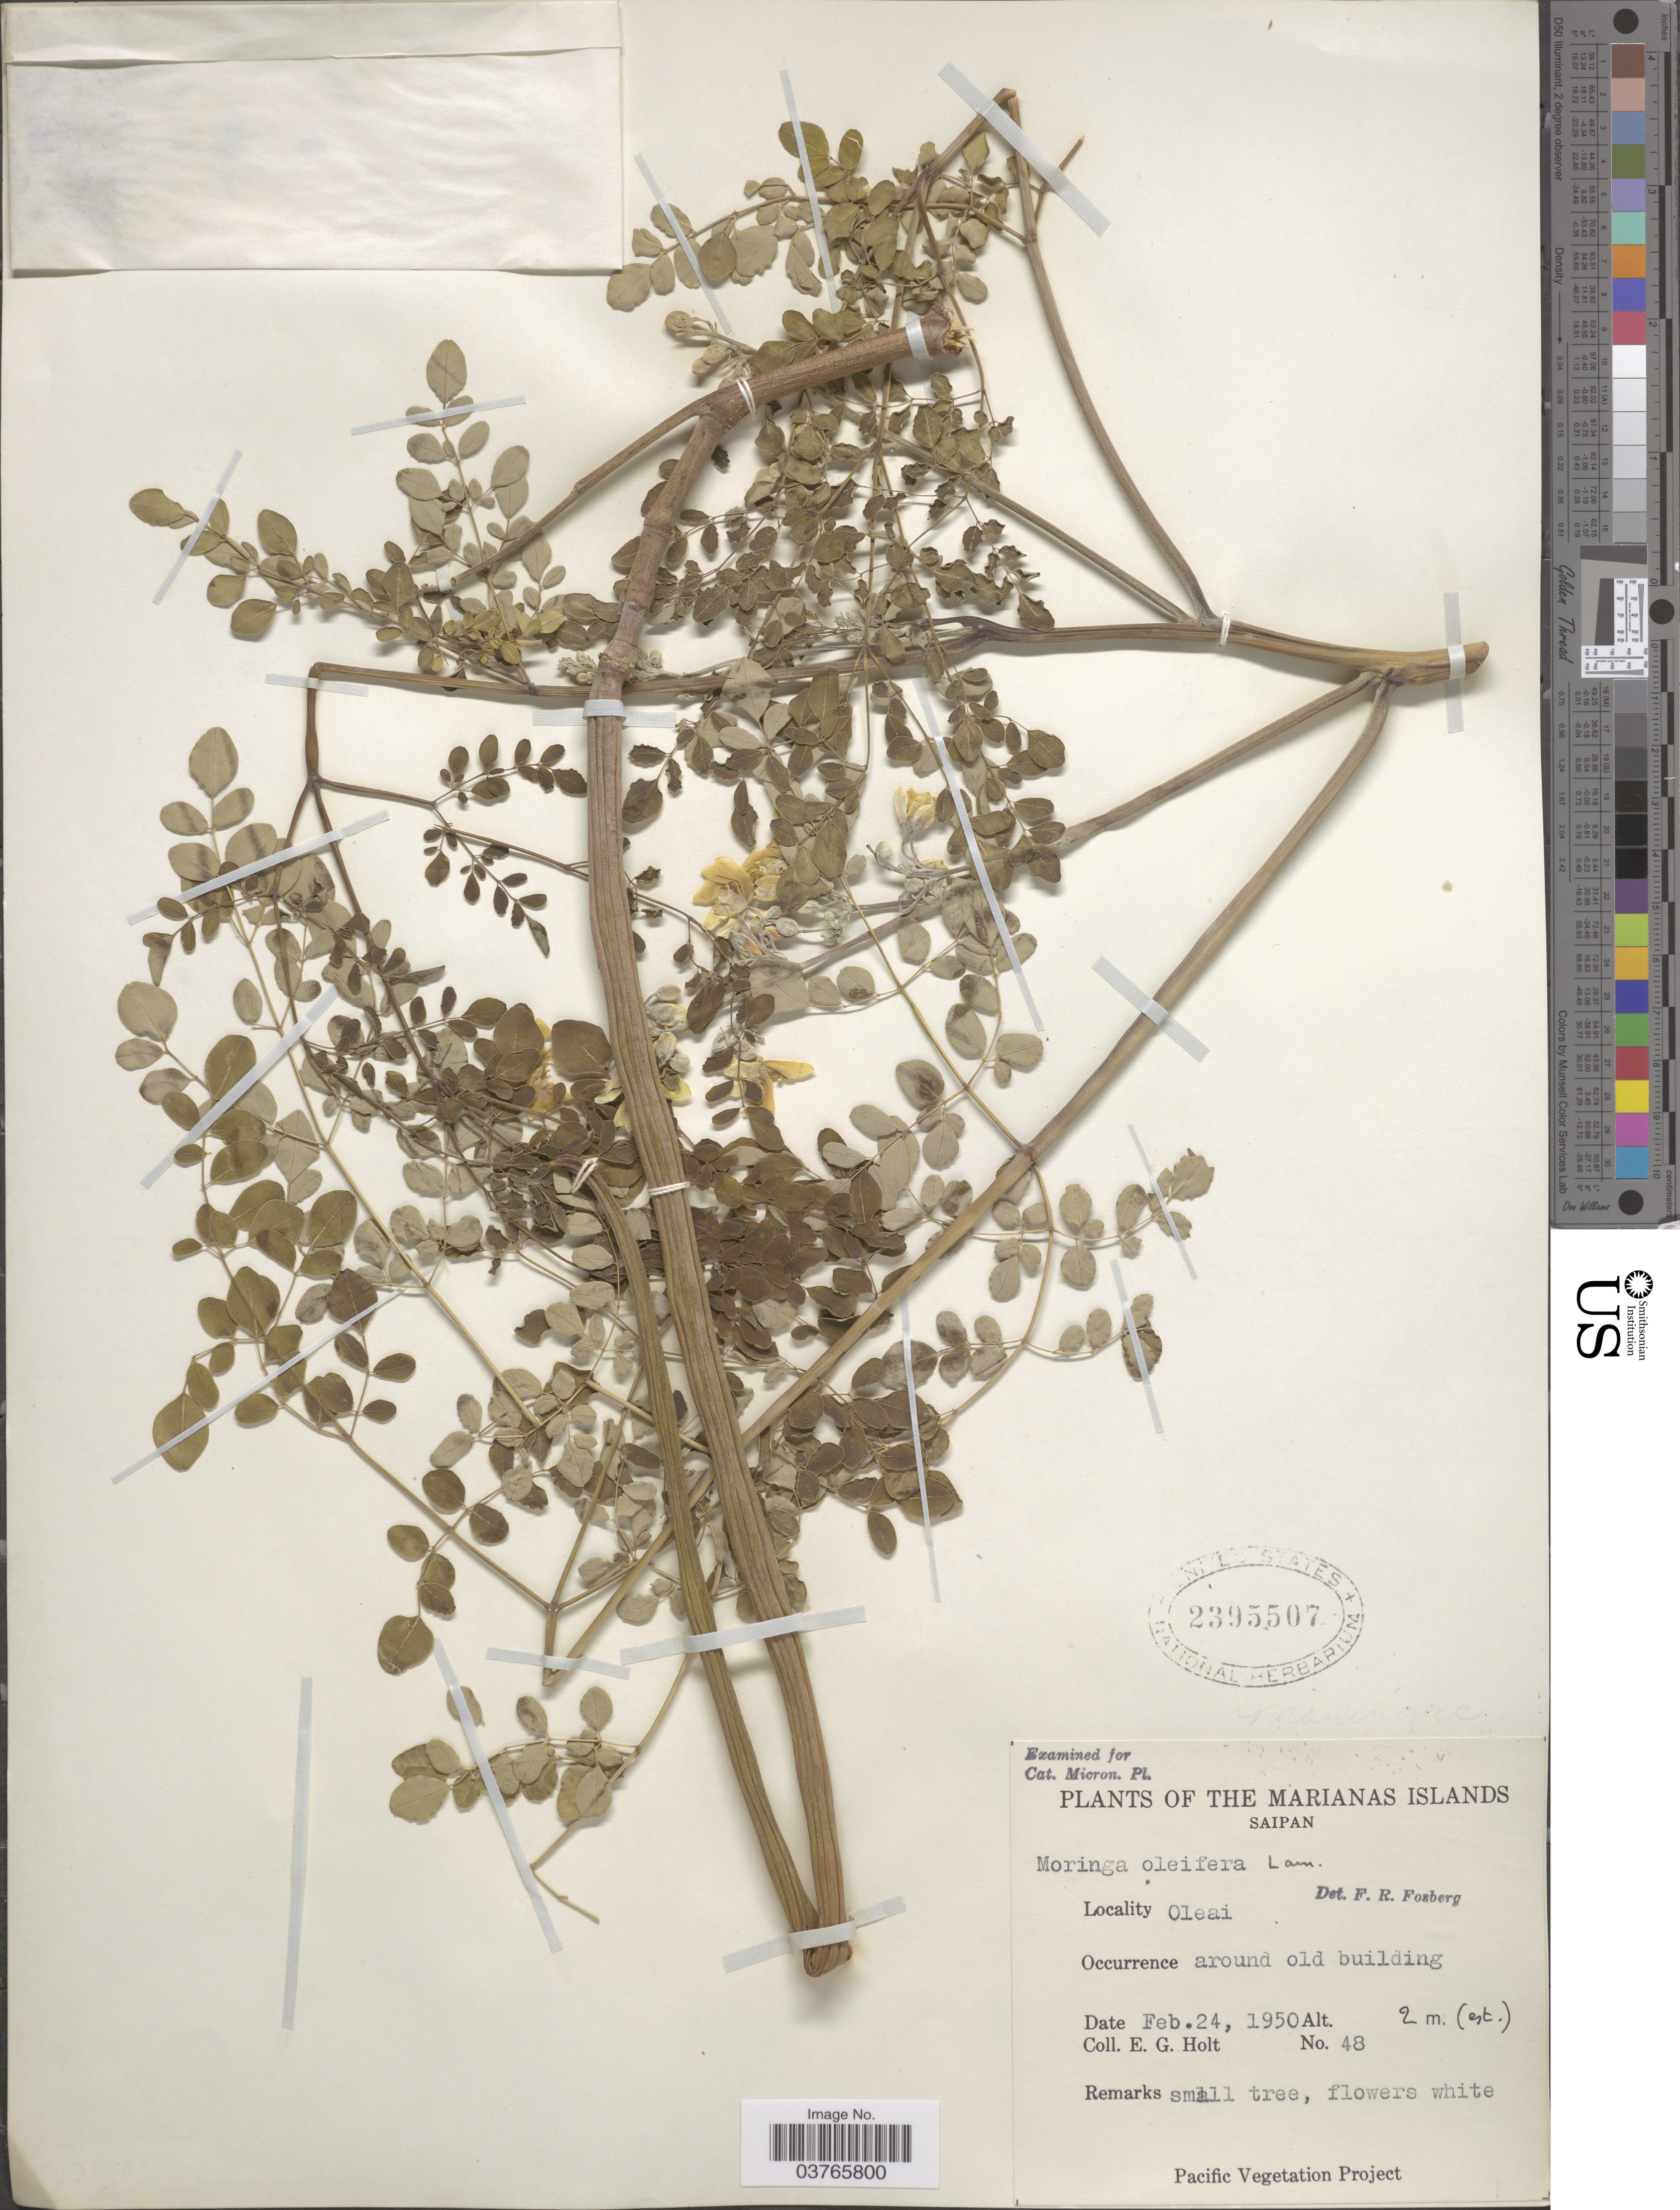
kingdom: Plantae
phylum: Tracheophyta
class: Magnoliopsida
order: Brassicales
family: Moringaceae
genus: Moringa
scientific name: Moringa oleifera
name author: Lam.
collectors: E. G. Holt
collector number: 48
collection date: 1950-02-24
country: Northern Mariana Islands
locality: The Marianas Islands. Saipan. Oleai.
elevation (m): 2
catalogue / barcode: US 2395507